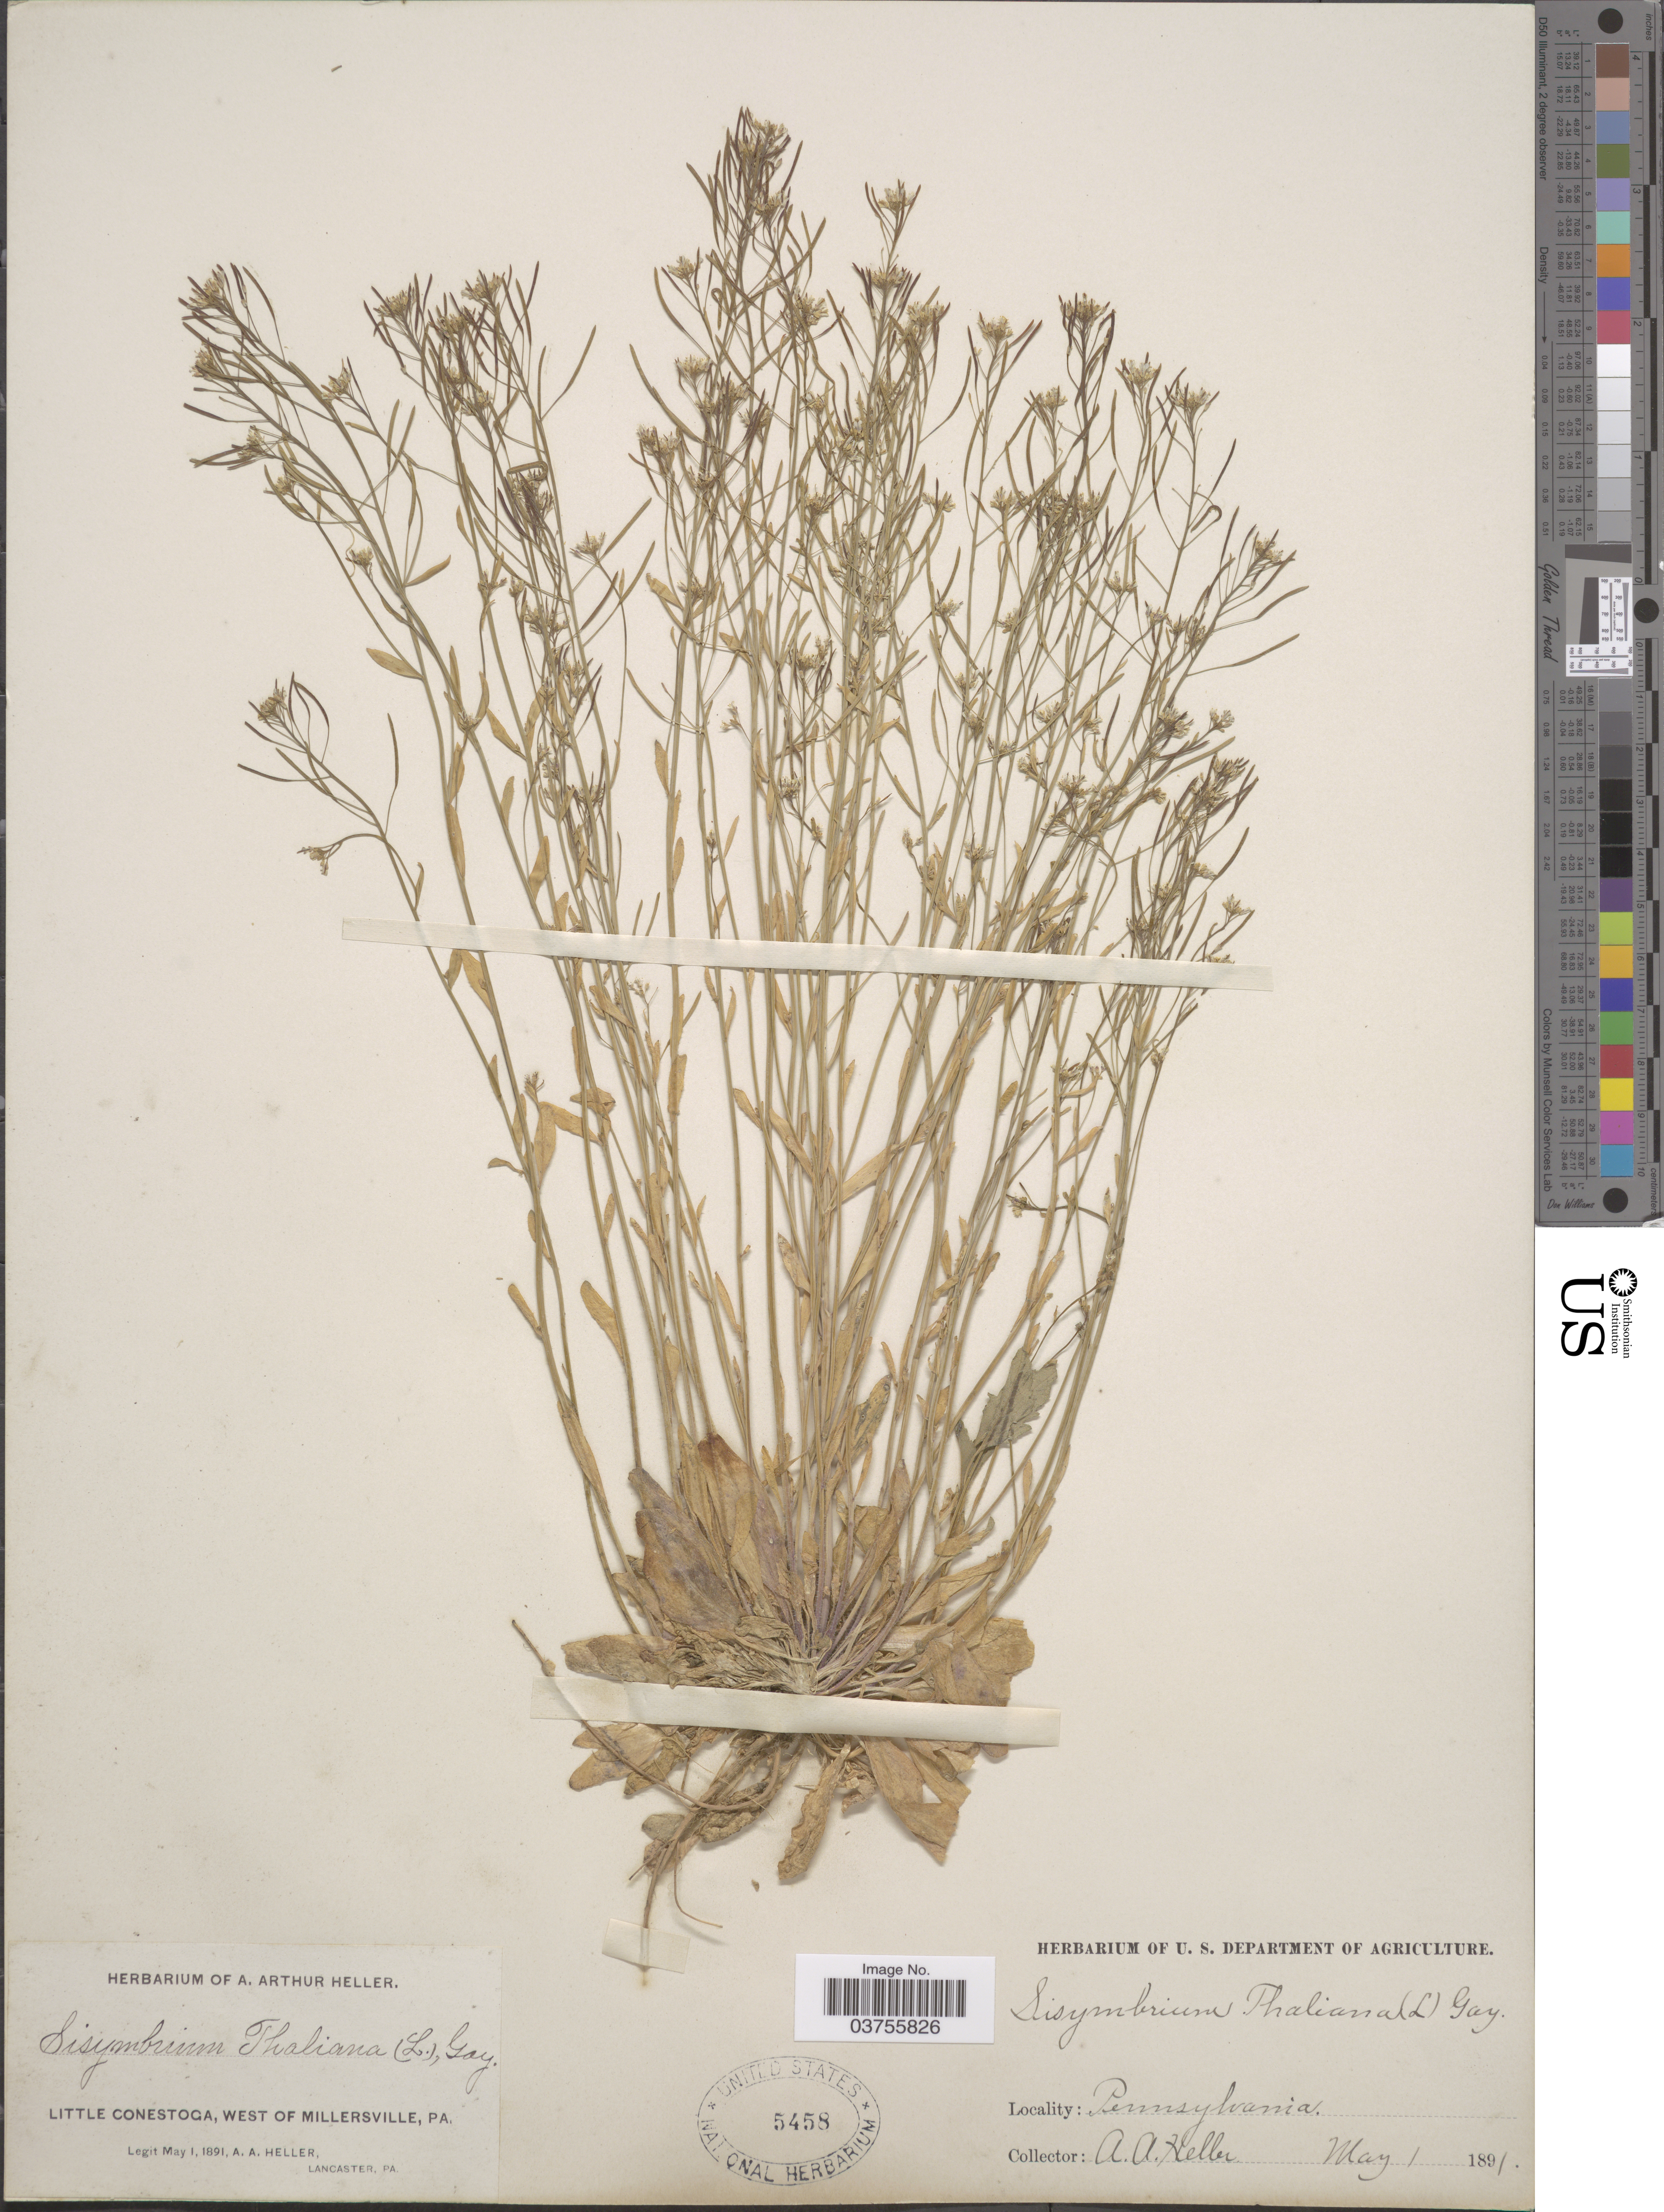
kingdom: Plantae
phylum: Tracheophyta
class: Magnoliopsida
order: Brassicales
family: Brassicaceae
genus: Arabidopsis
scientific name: Arabidopsis thaliana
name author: (L.) Heynh.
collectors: A. A. Heller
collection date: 1891-05-01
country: United States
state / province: Pennsylvania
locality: Little Constoga, west of Millersville.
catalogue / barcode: US 5458